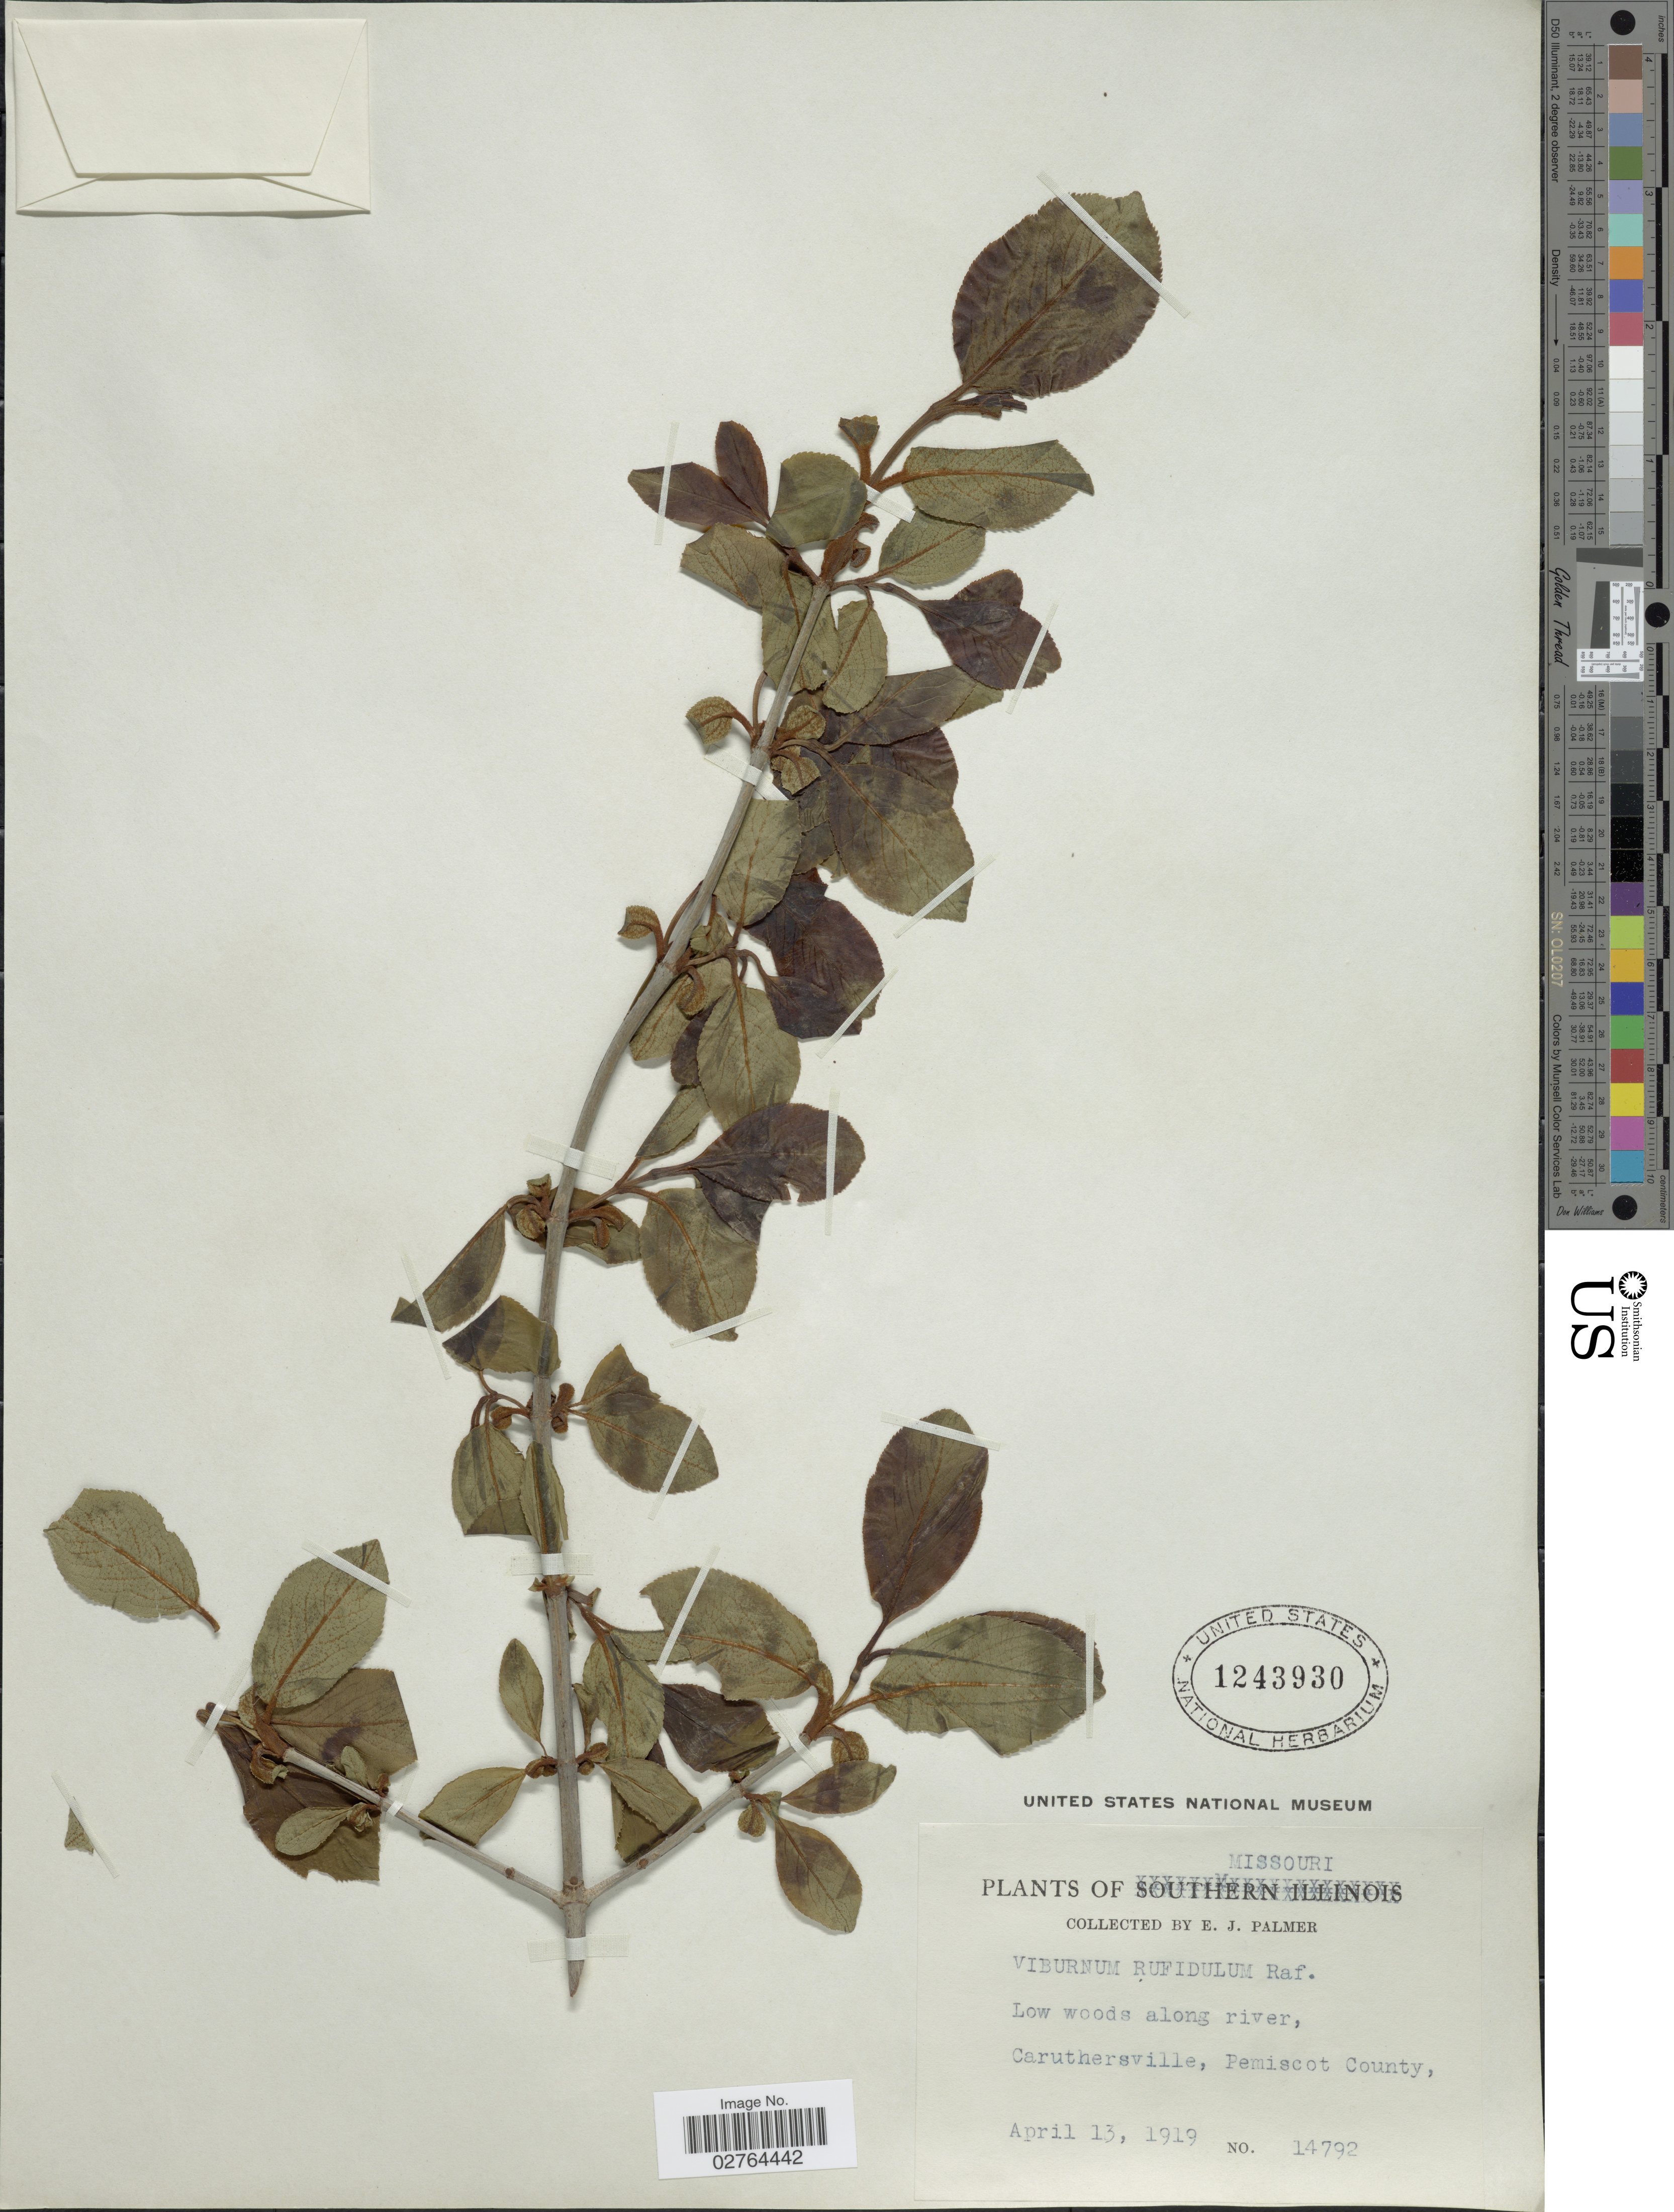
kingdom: Plantae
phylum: Tracheophyta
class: Magnoliopsida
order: Dipsacales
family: Viburnaceae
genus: Viburnum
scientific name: Viburnum rufidulum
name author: Raf.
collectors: E. J. Palmer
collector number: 14792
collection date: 1919-04-13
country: United States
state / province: Missouri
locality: Low woods along river, Caruthersville, Pemiscot County.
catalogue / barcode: US 1243930